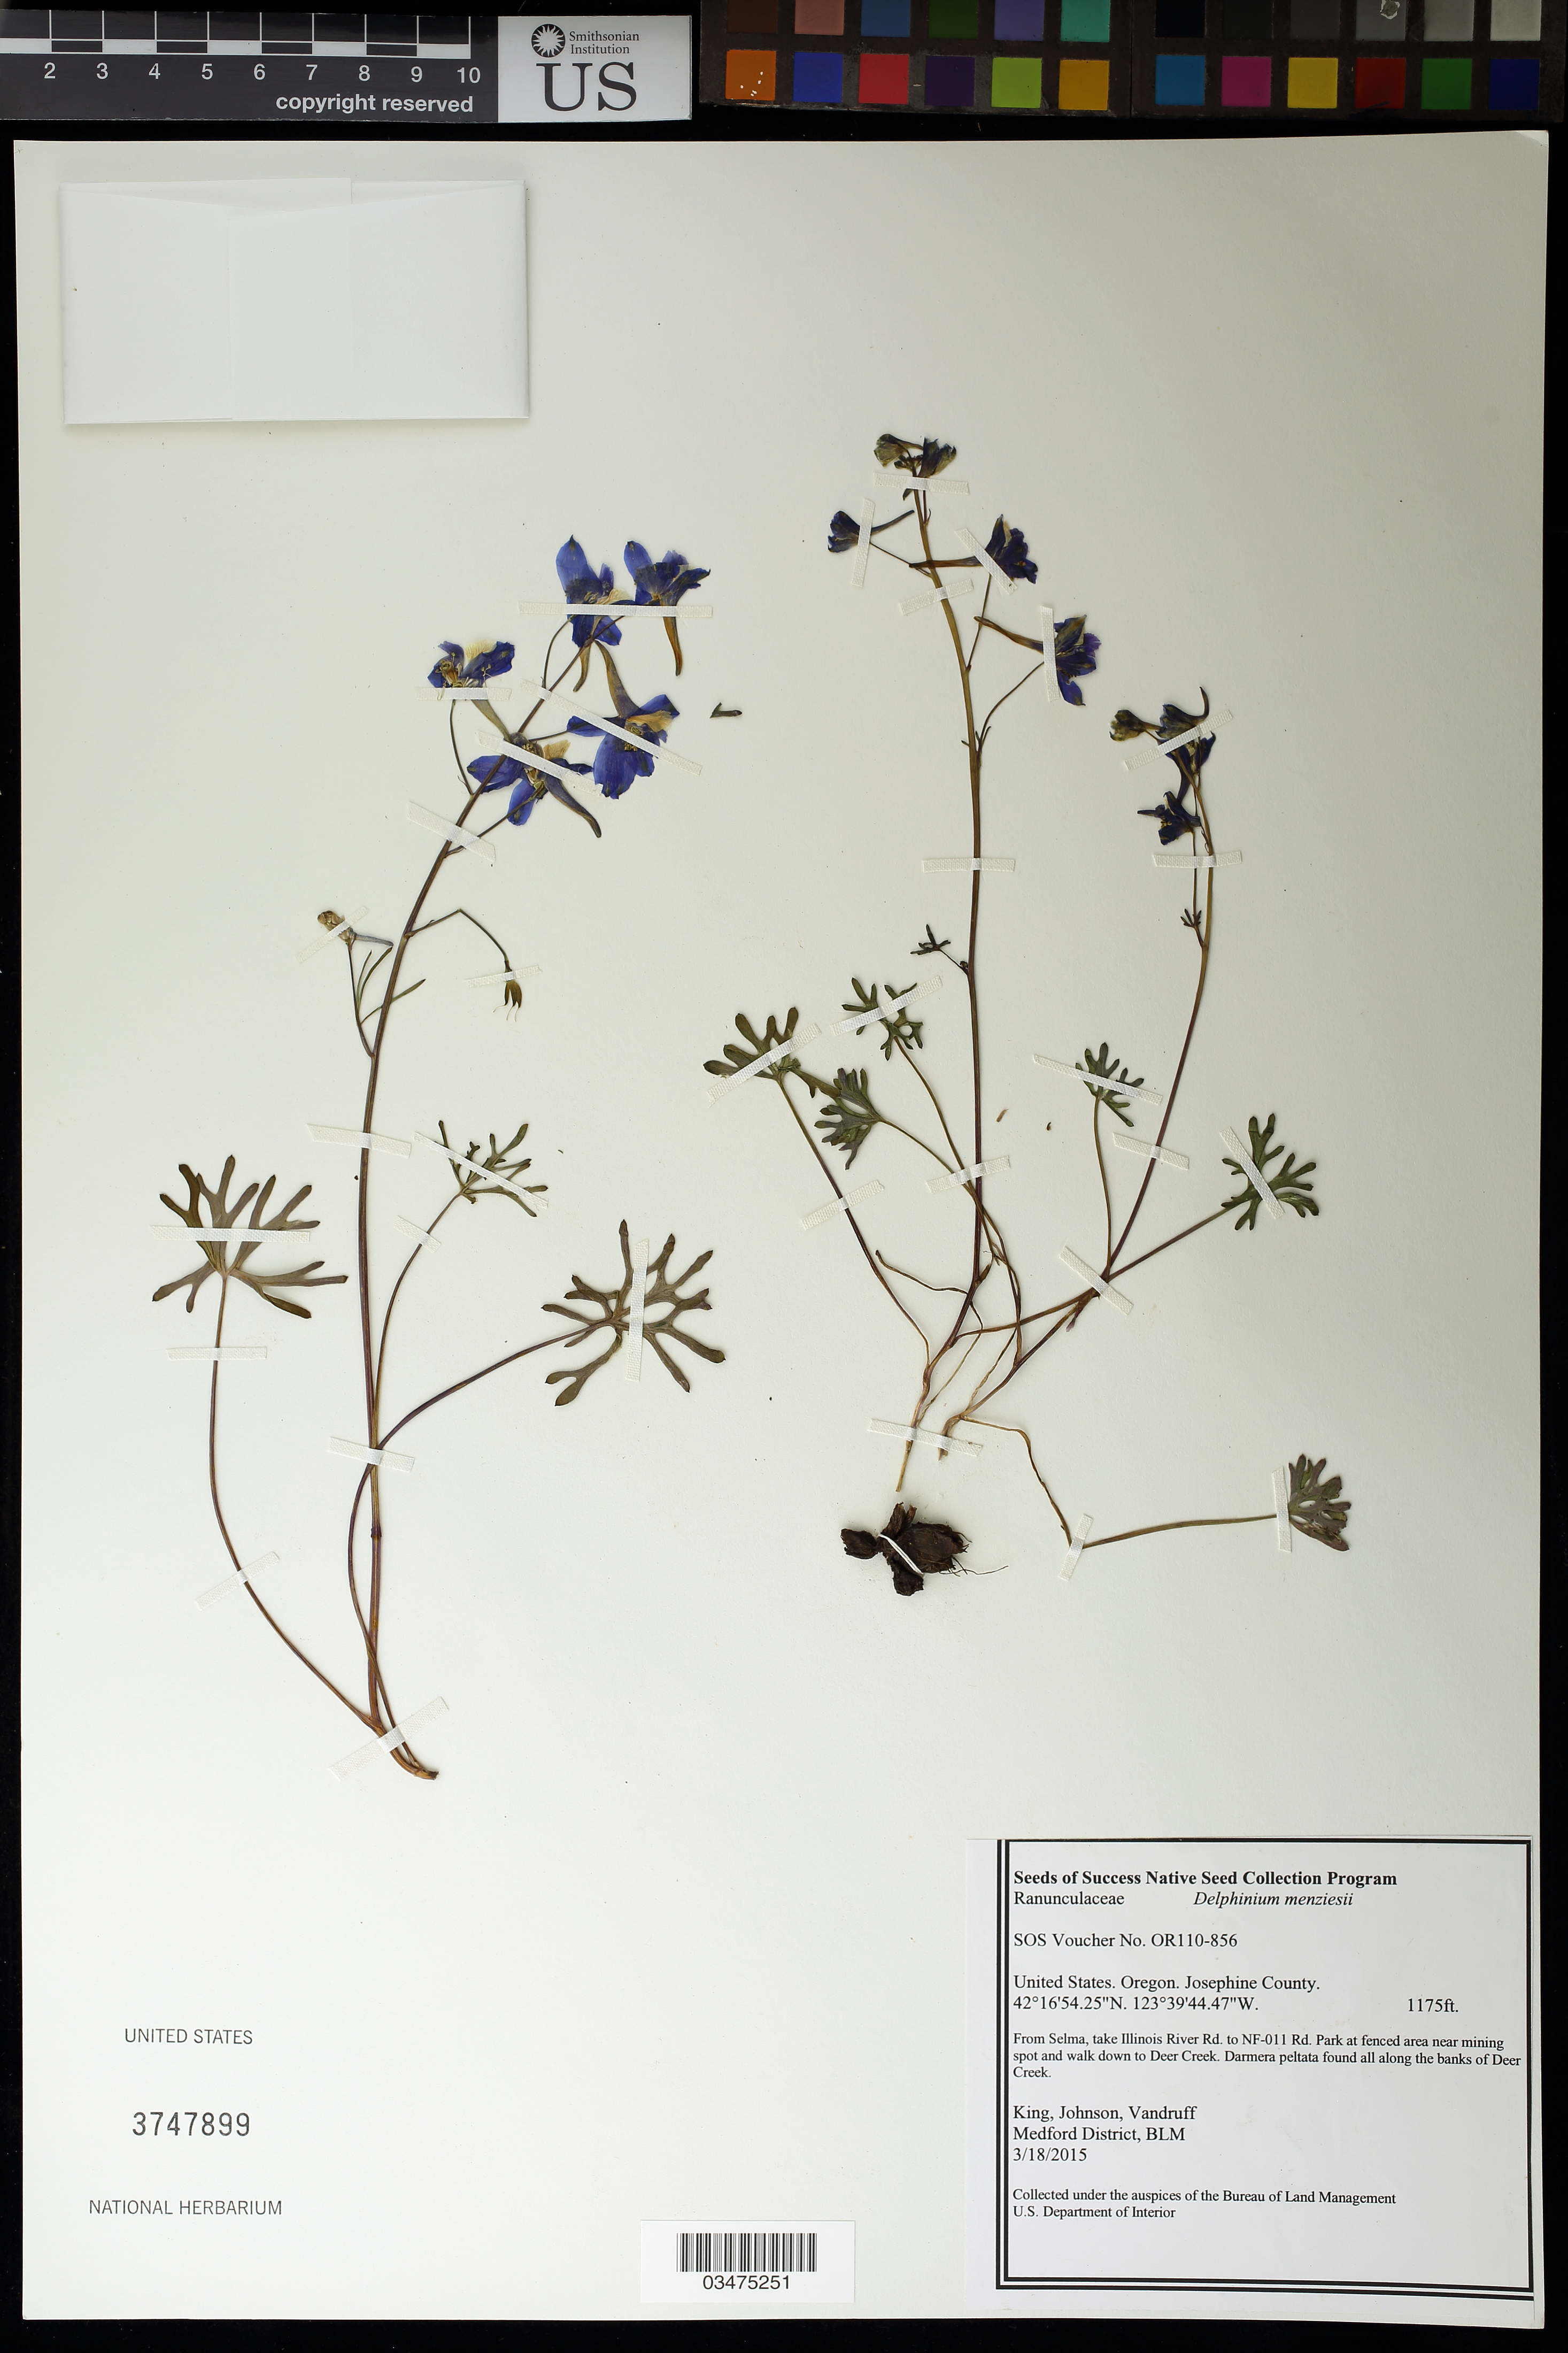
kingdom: Plantae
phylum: Tracheophyta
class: Magnoliopsida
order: Ranunculales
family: Ranunculaceae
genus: Delphinium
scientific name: Delphinium menziesii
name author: DC.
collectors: King, --, -- Johnson & -. Vandruff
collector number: OR110-856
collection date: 2015-03-18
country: United States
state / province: Oregon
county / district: Josephine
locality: Along the bank of Deer Creek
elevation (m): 358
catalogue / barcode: US 3747899